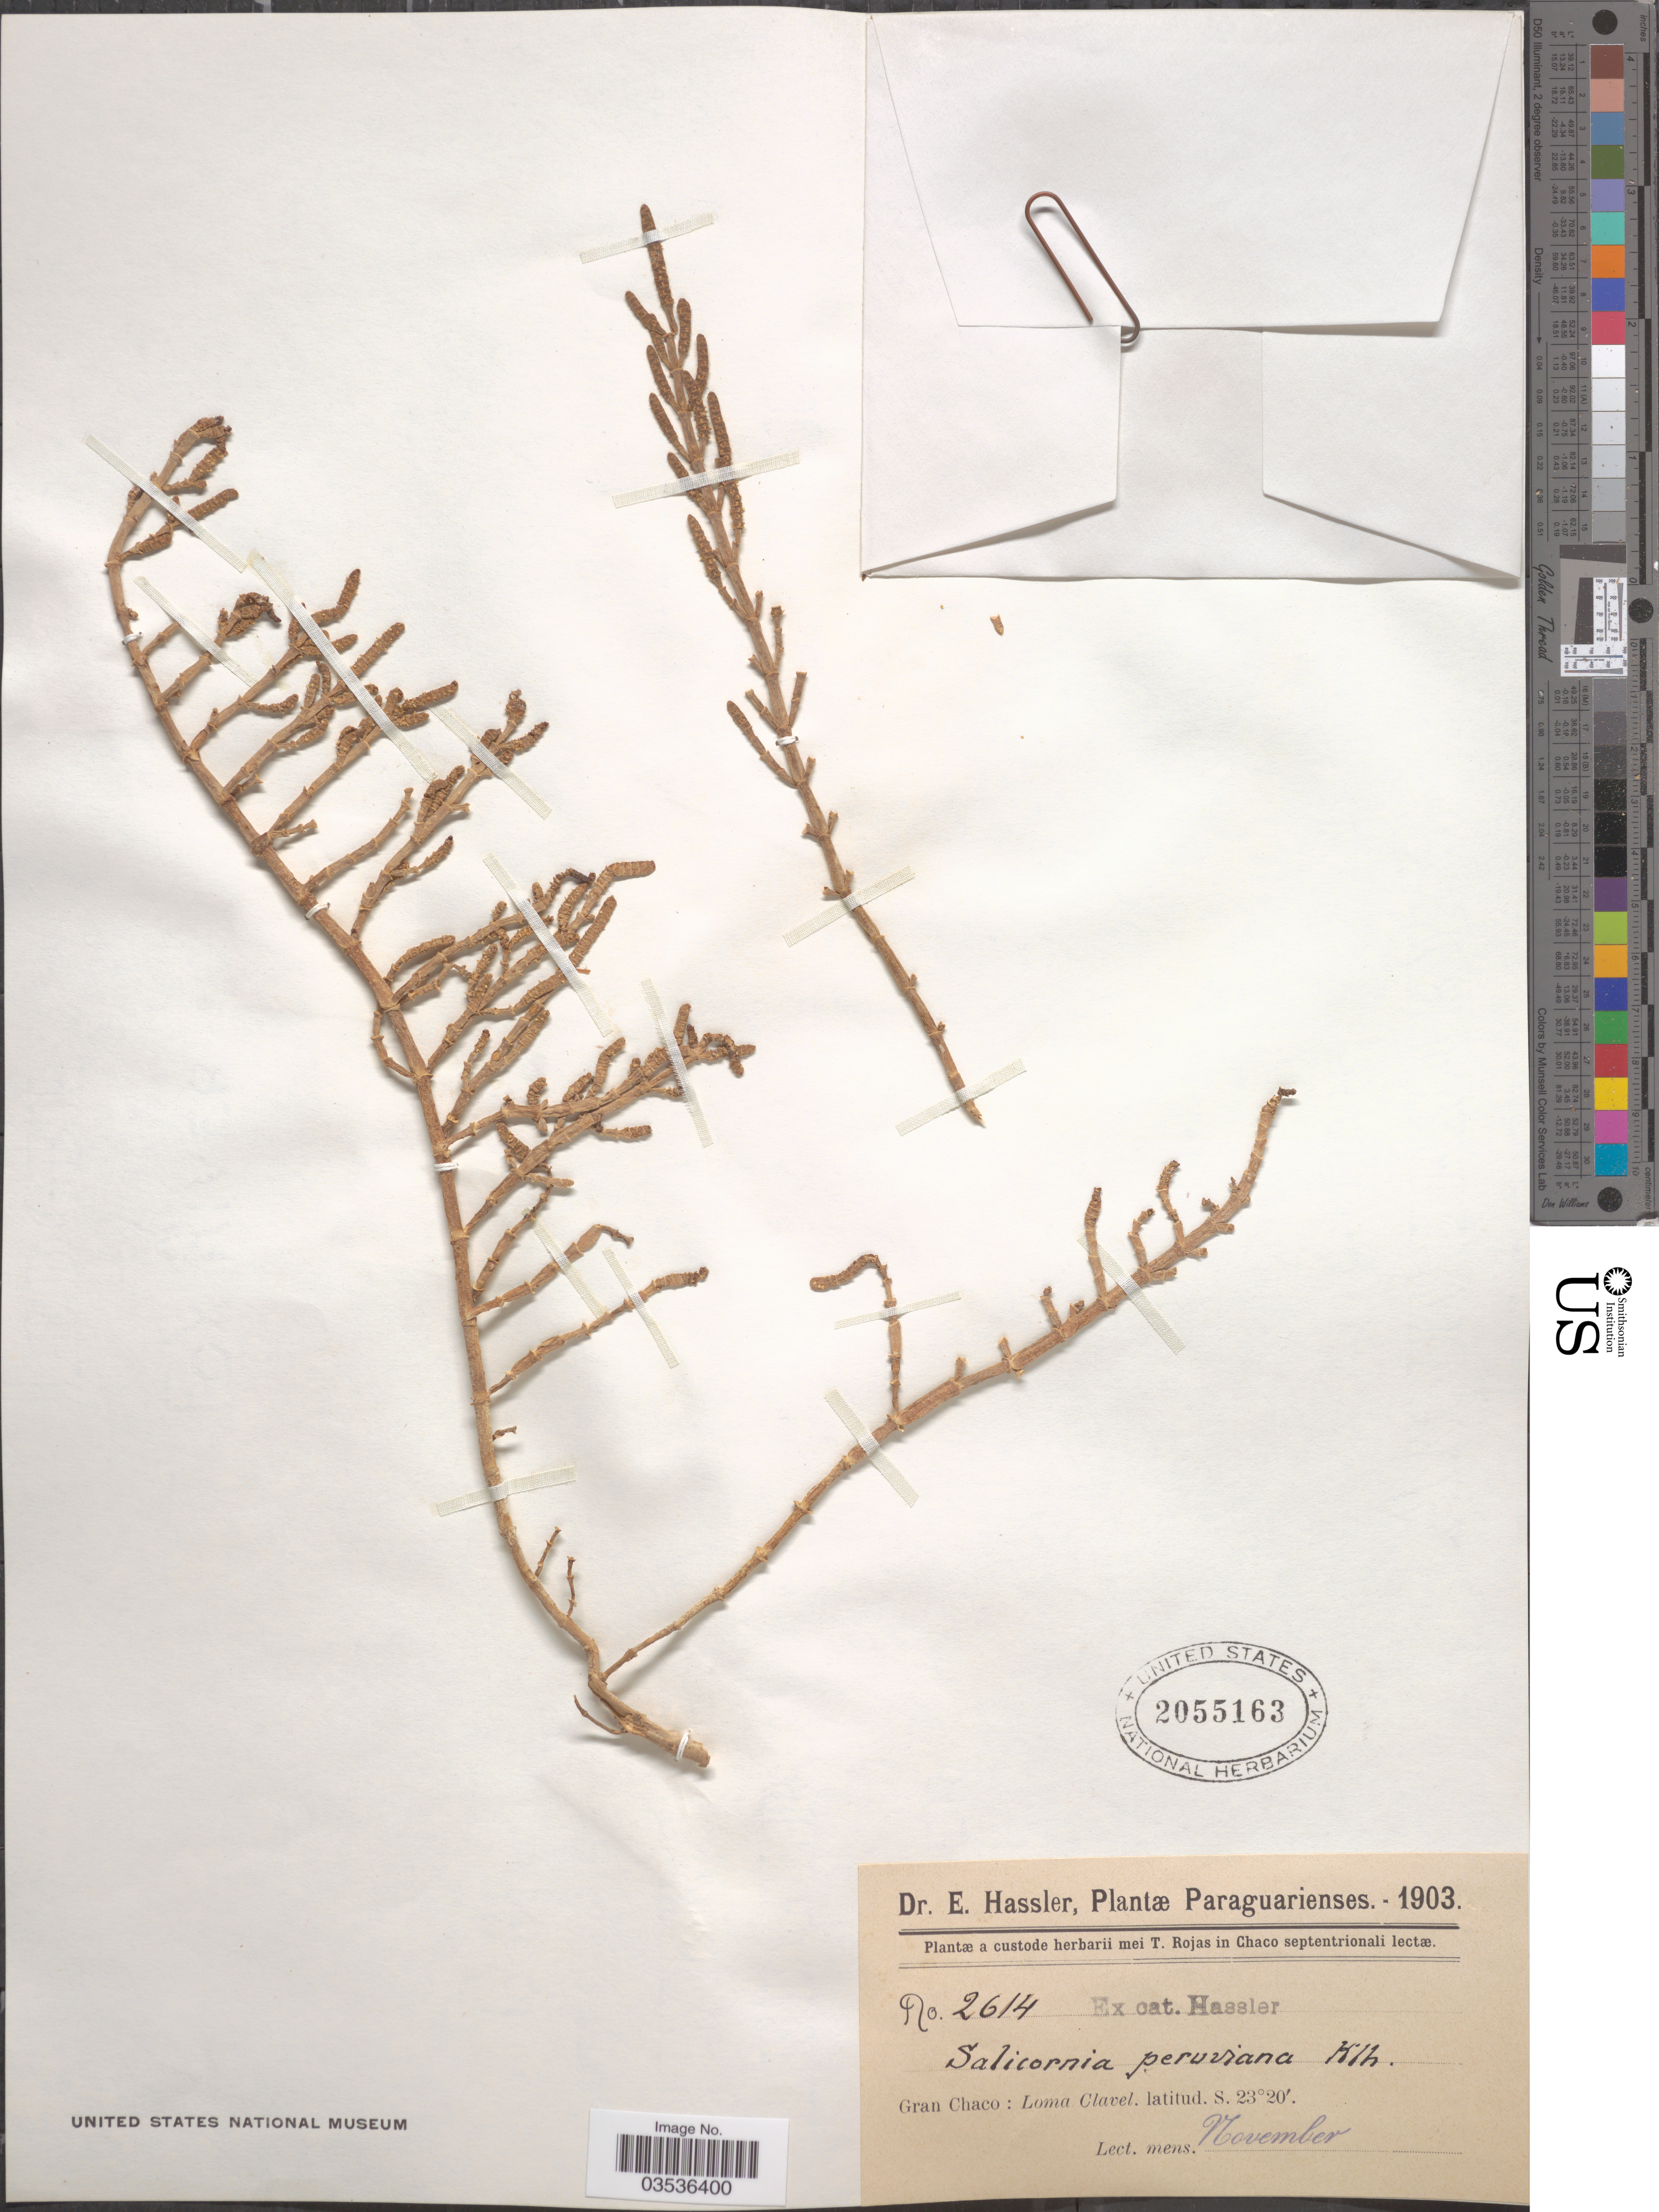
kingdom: Plantae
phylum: Tracheophyta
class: Magnoliopsida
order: Caryophyllales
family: Amaranthaceae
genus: Salicornia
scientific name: Salicornia fruticosa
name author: (L.) L.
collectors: E. Hassler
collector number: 2614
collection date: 1903-11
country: Paraguay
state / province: Paraguari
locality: Paraguarienses. Gran Chaco: Loma Clavel.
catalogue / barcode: US 2055163